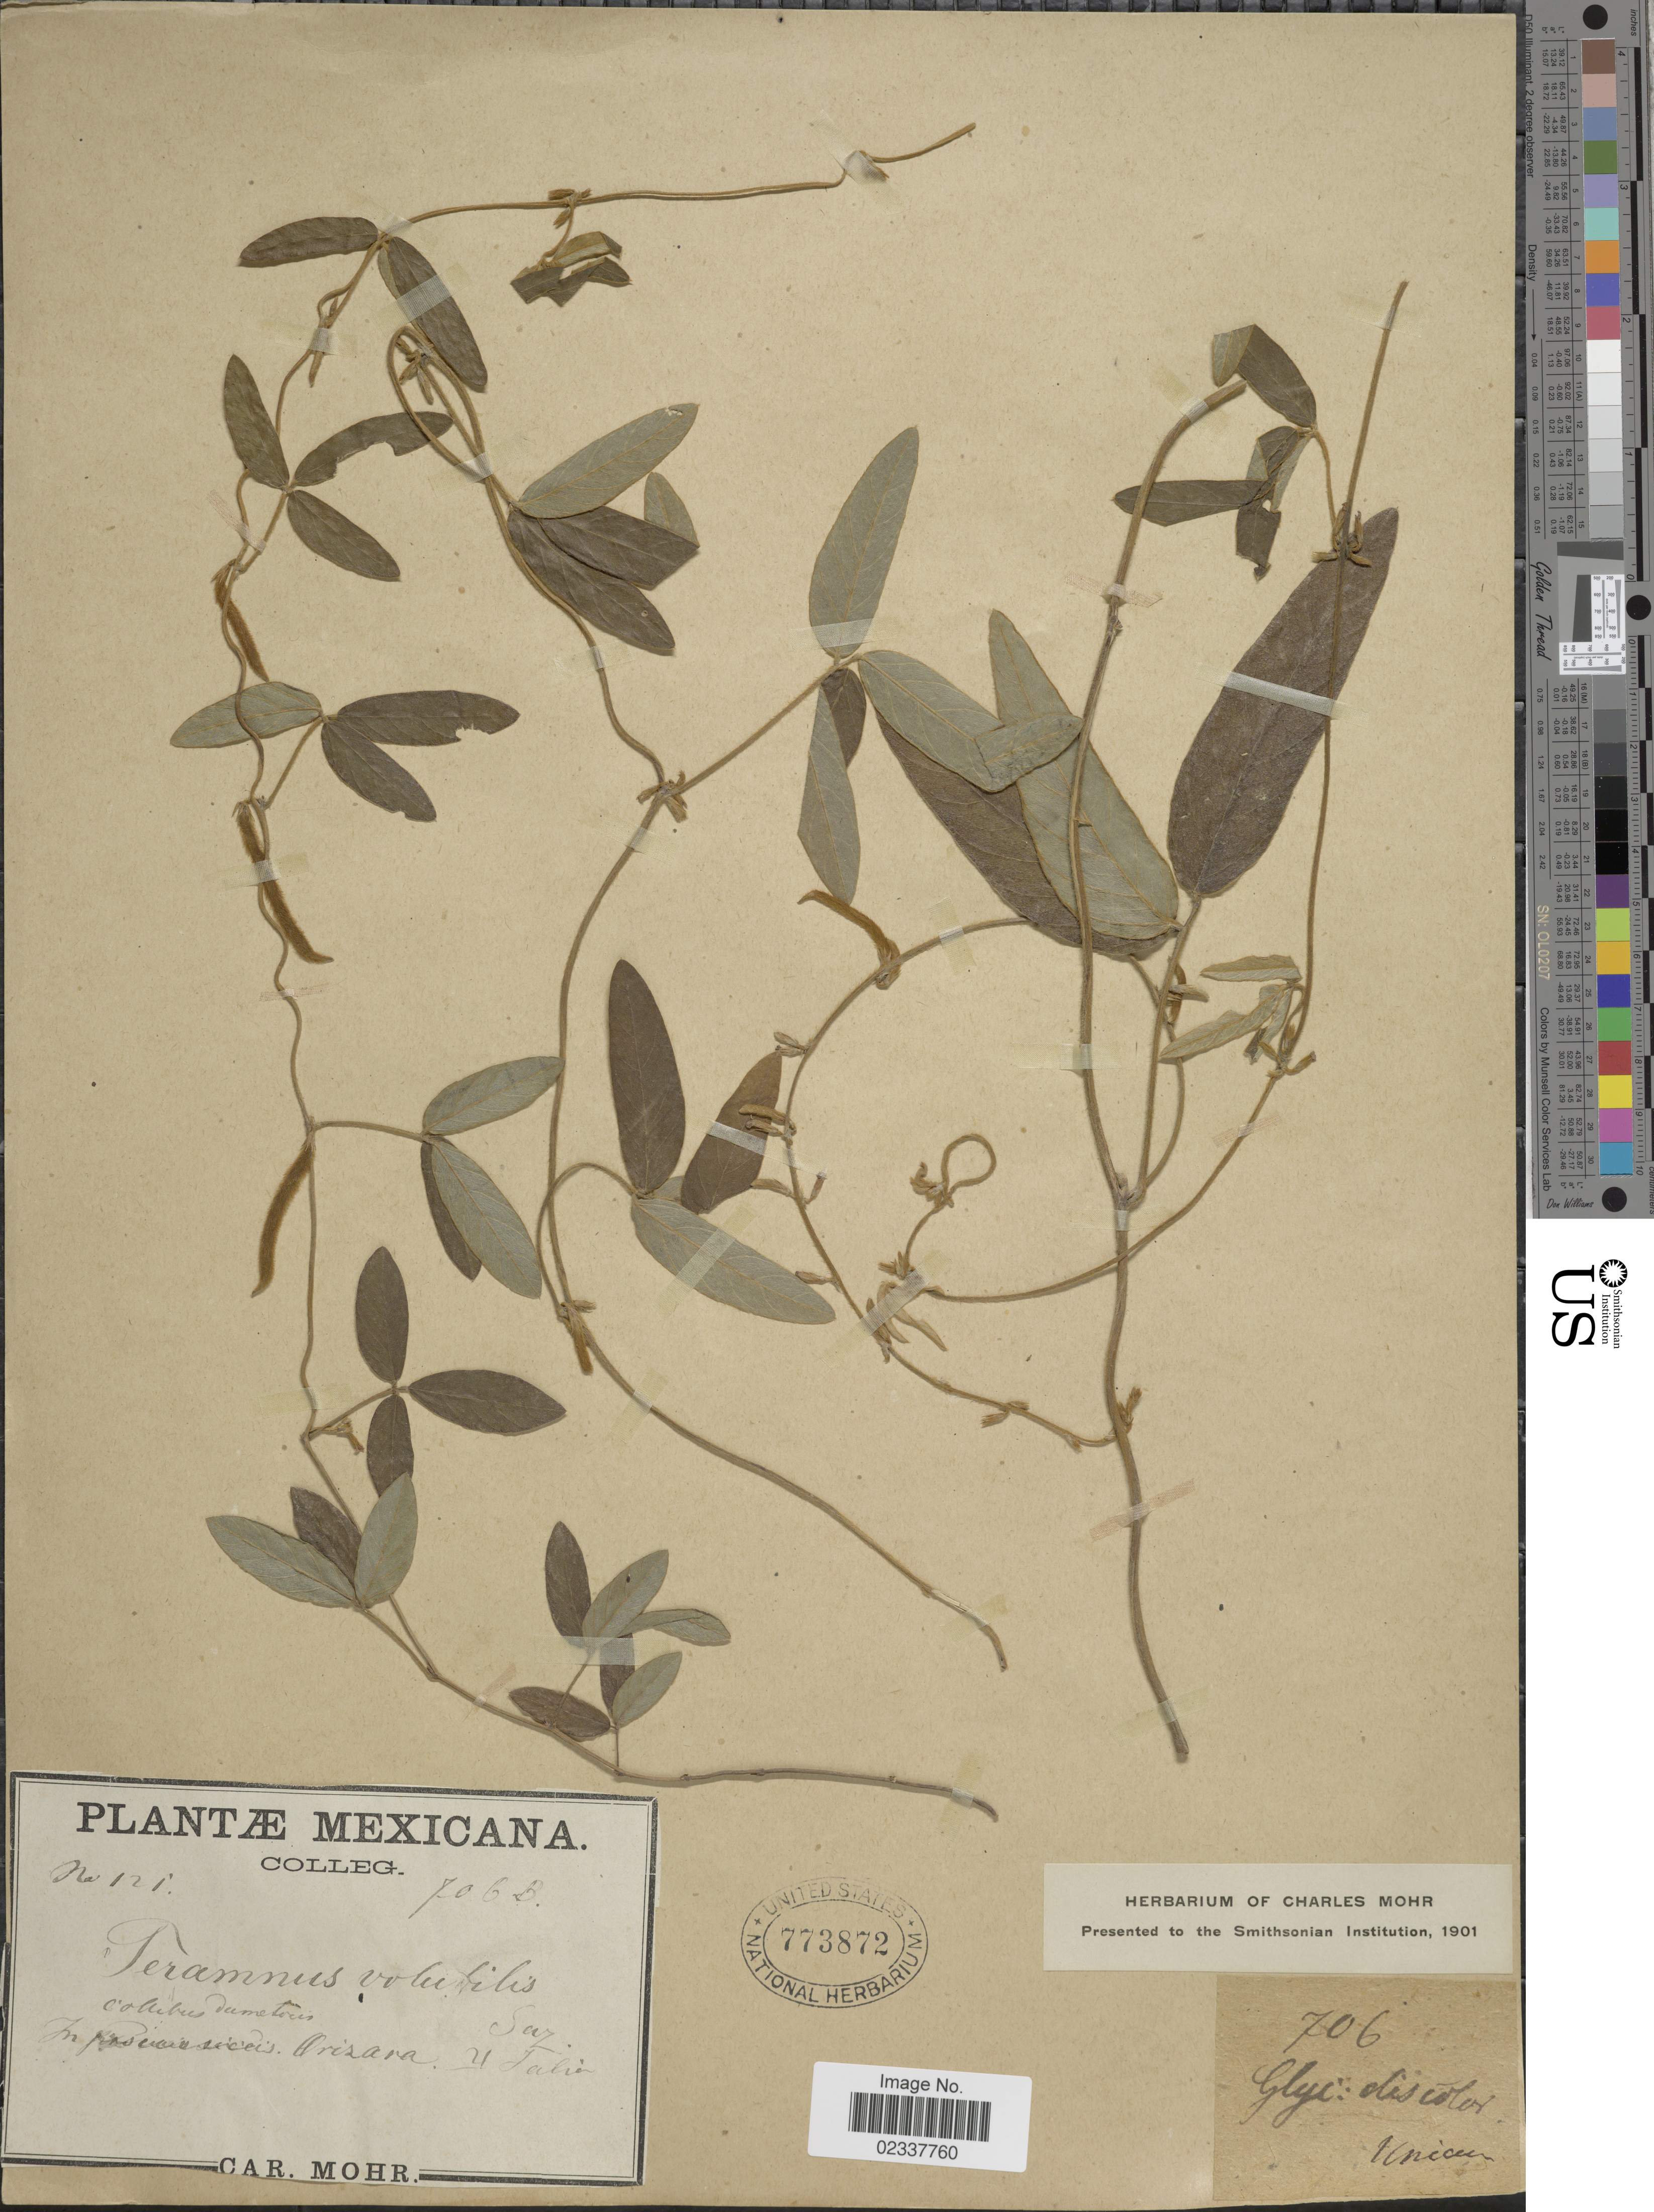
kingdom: Plantae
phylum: Tracheophyta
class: Magnoliopsida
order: Fabales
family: Fabaceae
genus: Teramnus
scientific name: Teramnus uncinatus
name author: (L.) Sw.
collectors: ex herb. Charles Mohr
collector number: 121/706B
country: Mexico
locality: Orizava, Sur [interpreted]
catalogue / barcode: US 773872